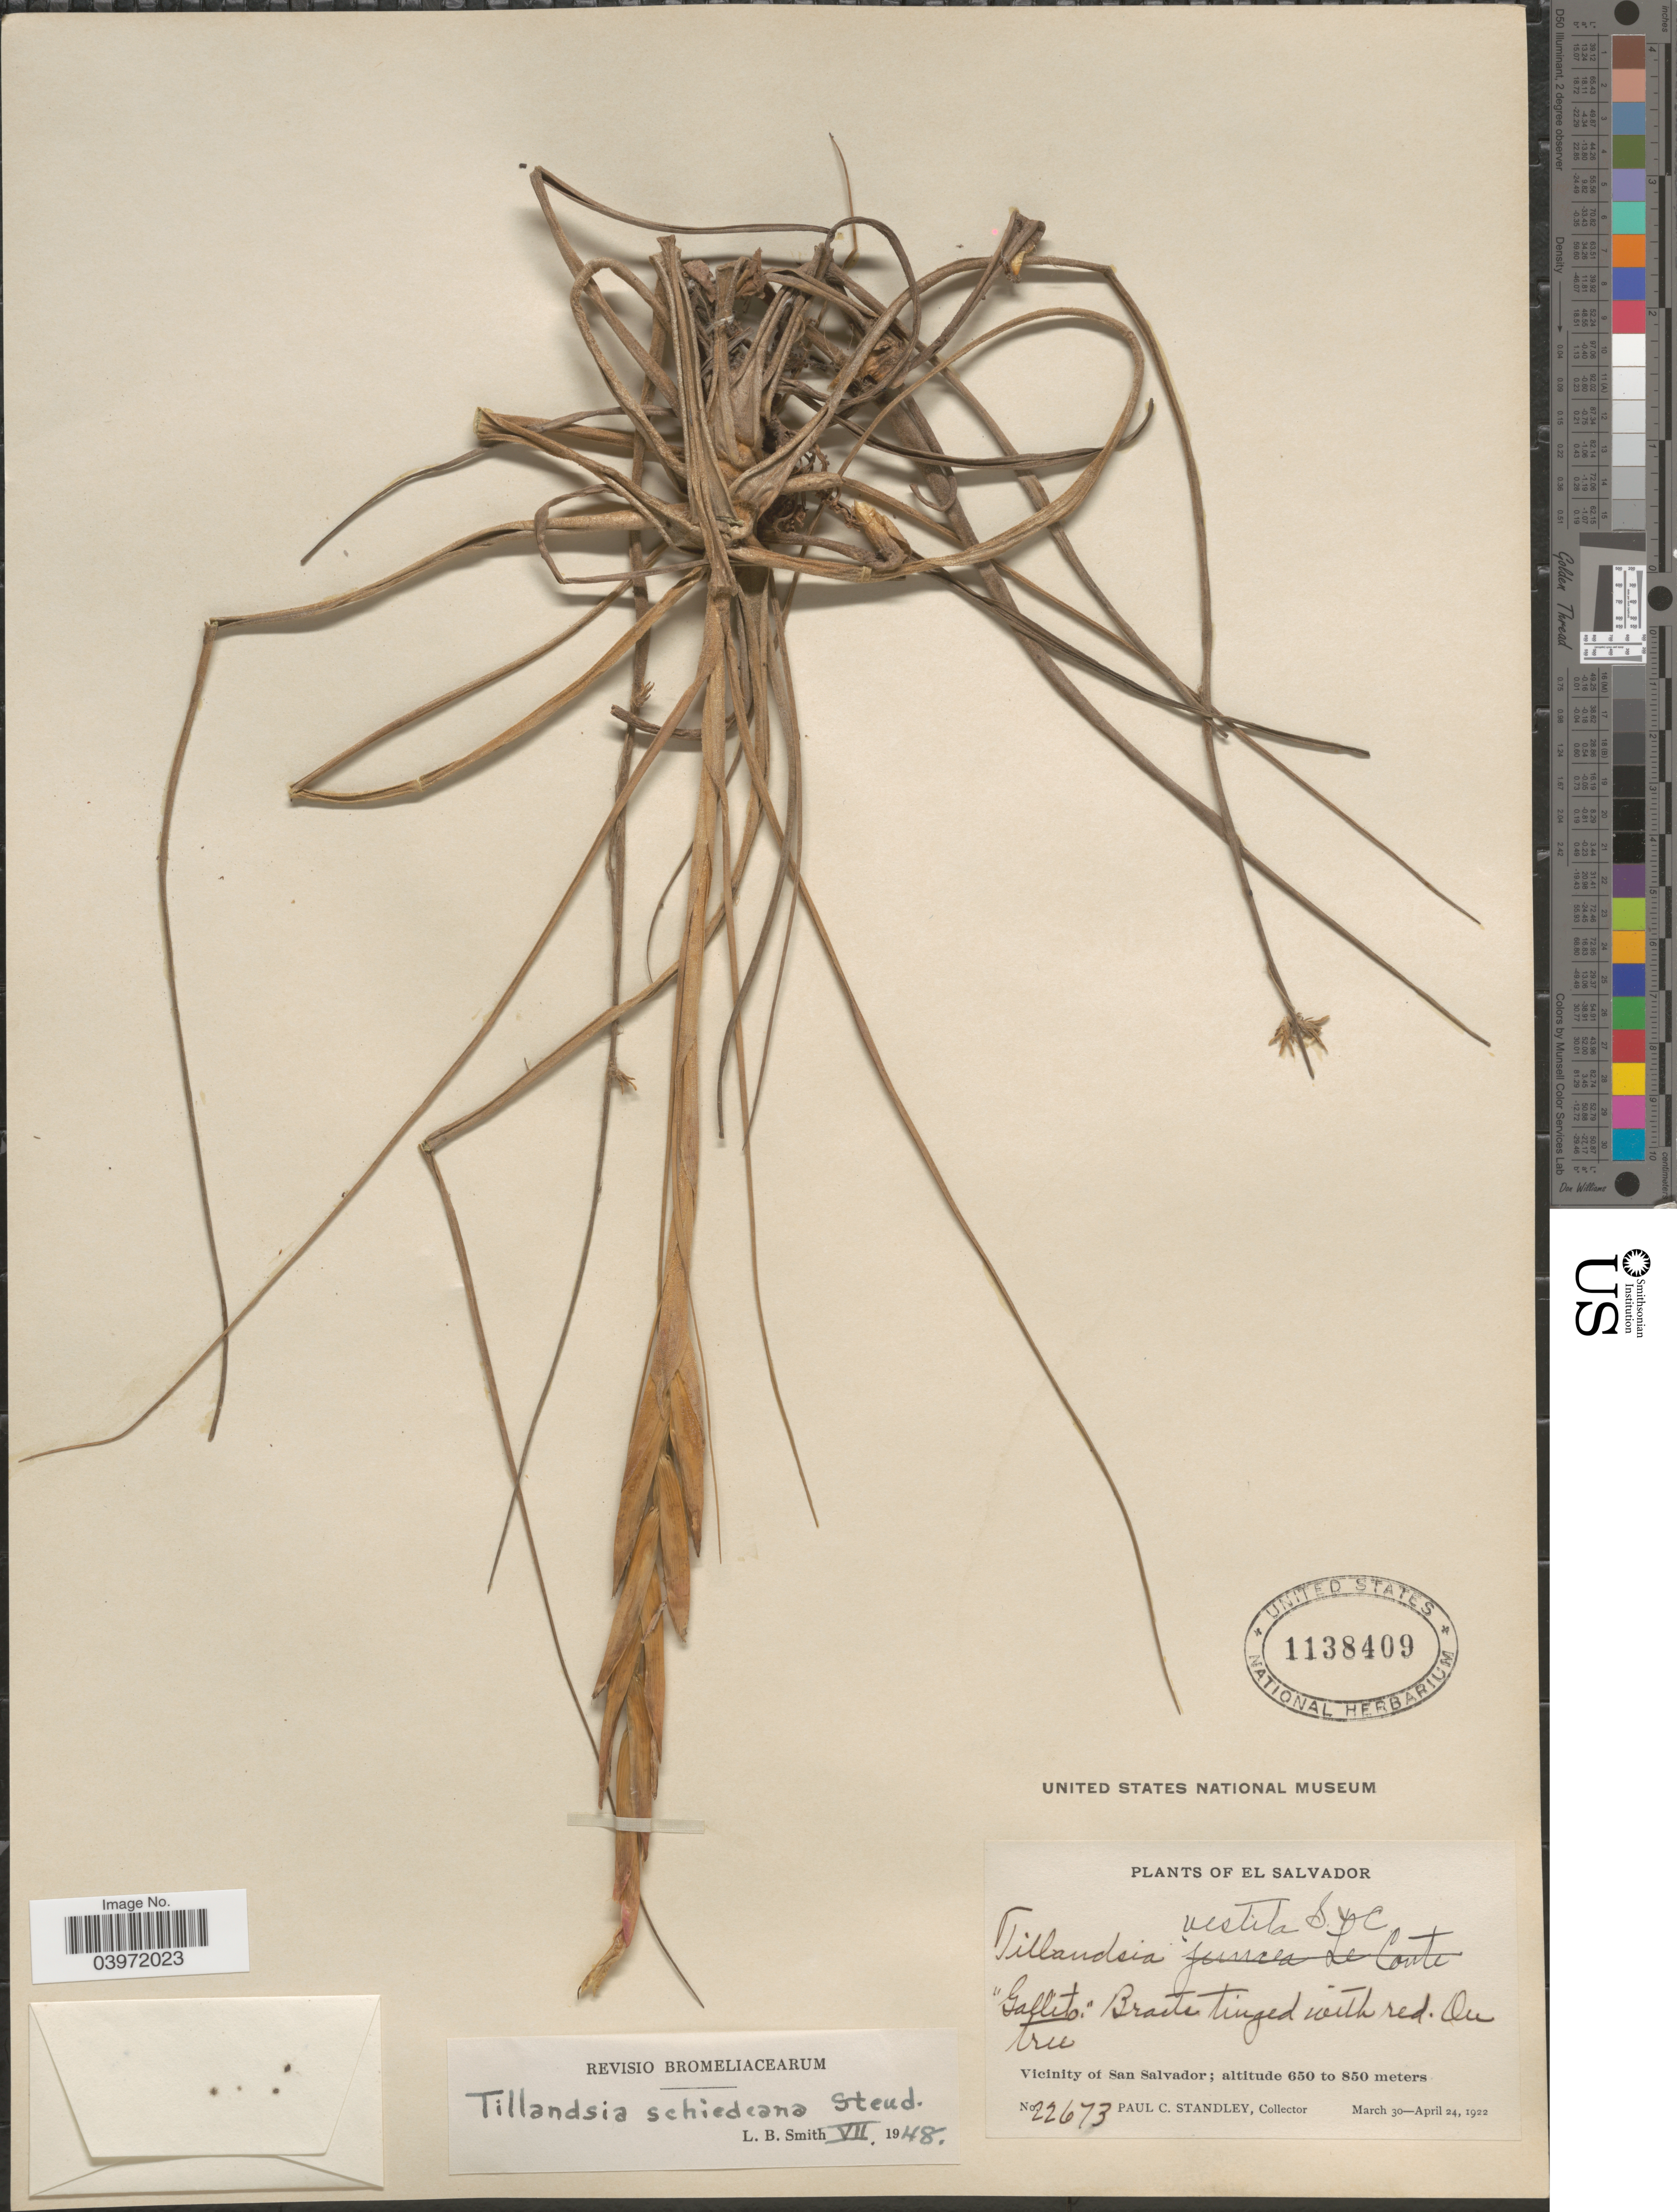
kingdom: Plantae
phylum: Tracheophyta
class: Liliopsida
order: Poales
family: Bromeliaceae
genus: Tillandsia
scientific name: Tillandsia schiedeana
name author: Steud.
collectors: P. C. Standley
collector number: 22673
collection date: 1922-03-30/1922-04-24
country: El Salvador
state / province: San Salvador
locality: Vicinity of San Salvador.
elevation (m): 650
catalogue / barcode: US 1138409